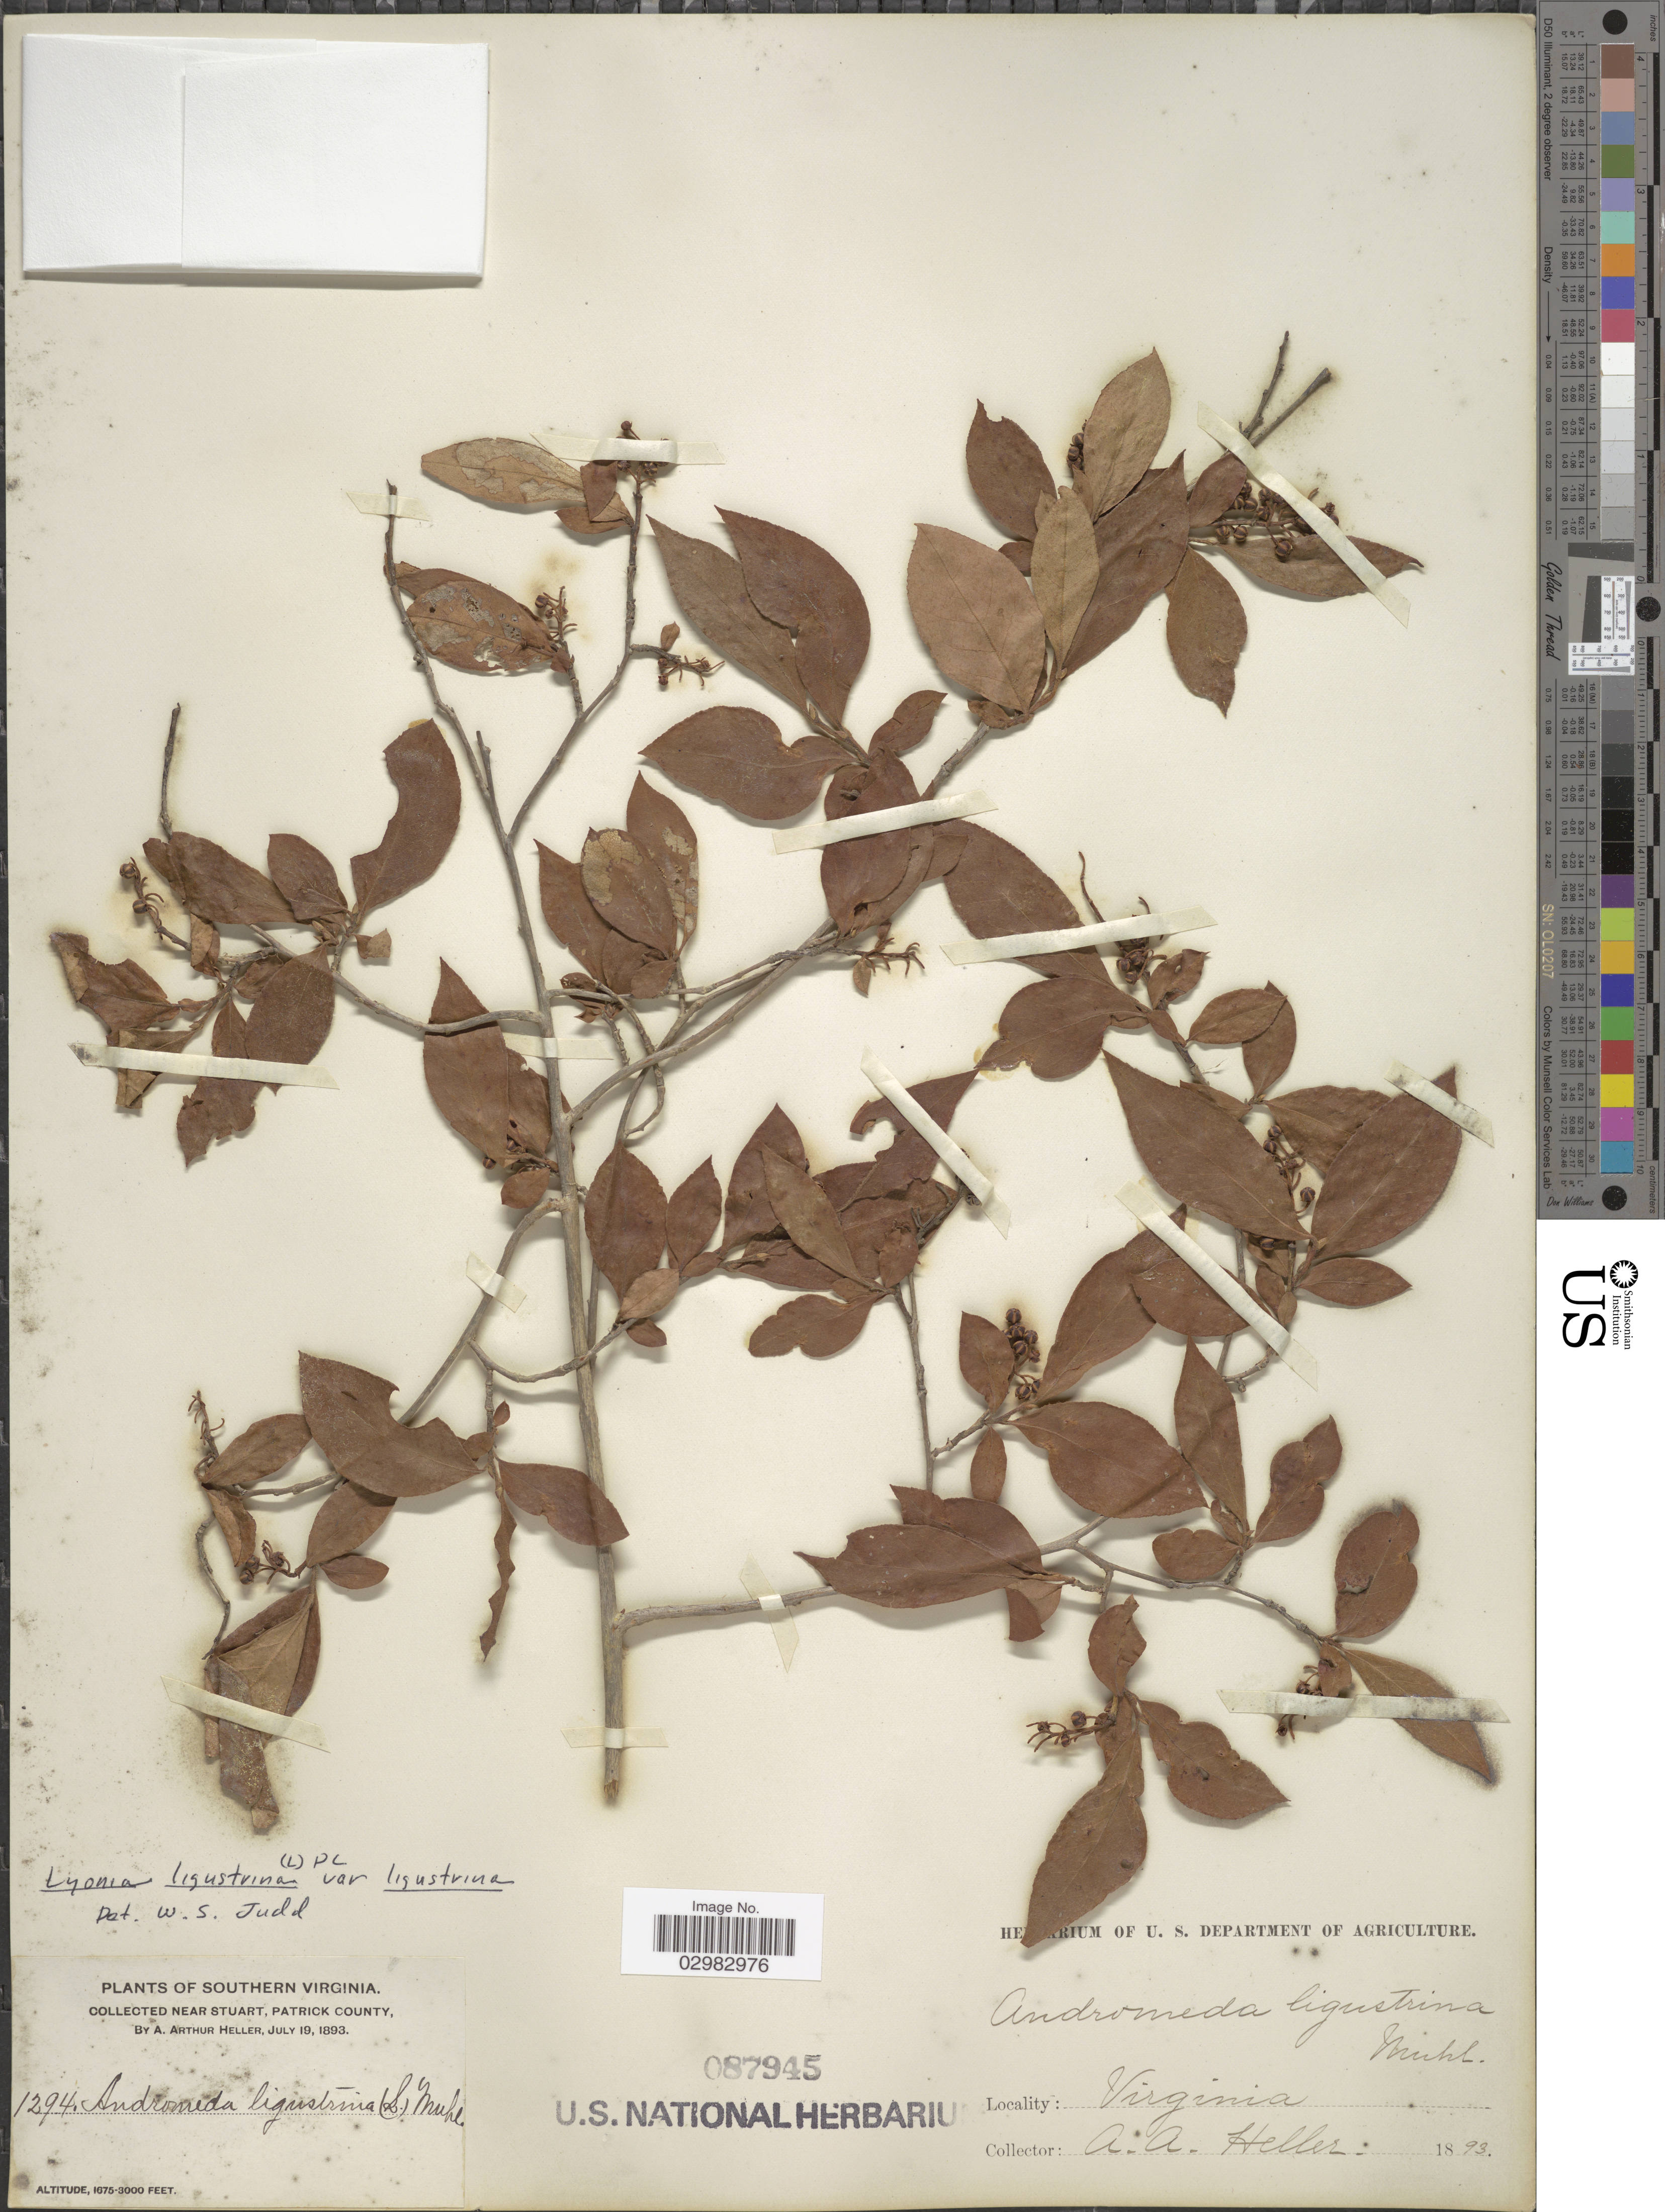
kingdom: Plantae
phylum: Tracheophyta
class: Magnoliopsida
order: Ericales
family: Ericaceae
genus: Lyonia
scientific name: Lyonia ligustrina var. ligustrina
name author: (L.) DC.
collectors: A. A. Heller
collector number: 1294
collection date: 1893-07-19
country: United States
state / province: Virginia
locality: Southern Virginia, near Stuart, Patrick County.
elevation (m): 511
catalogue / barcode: US 87945